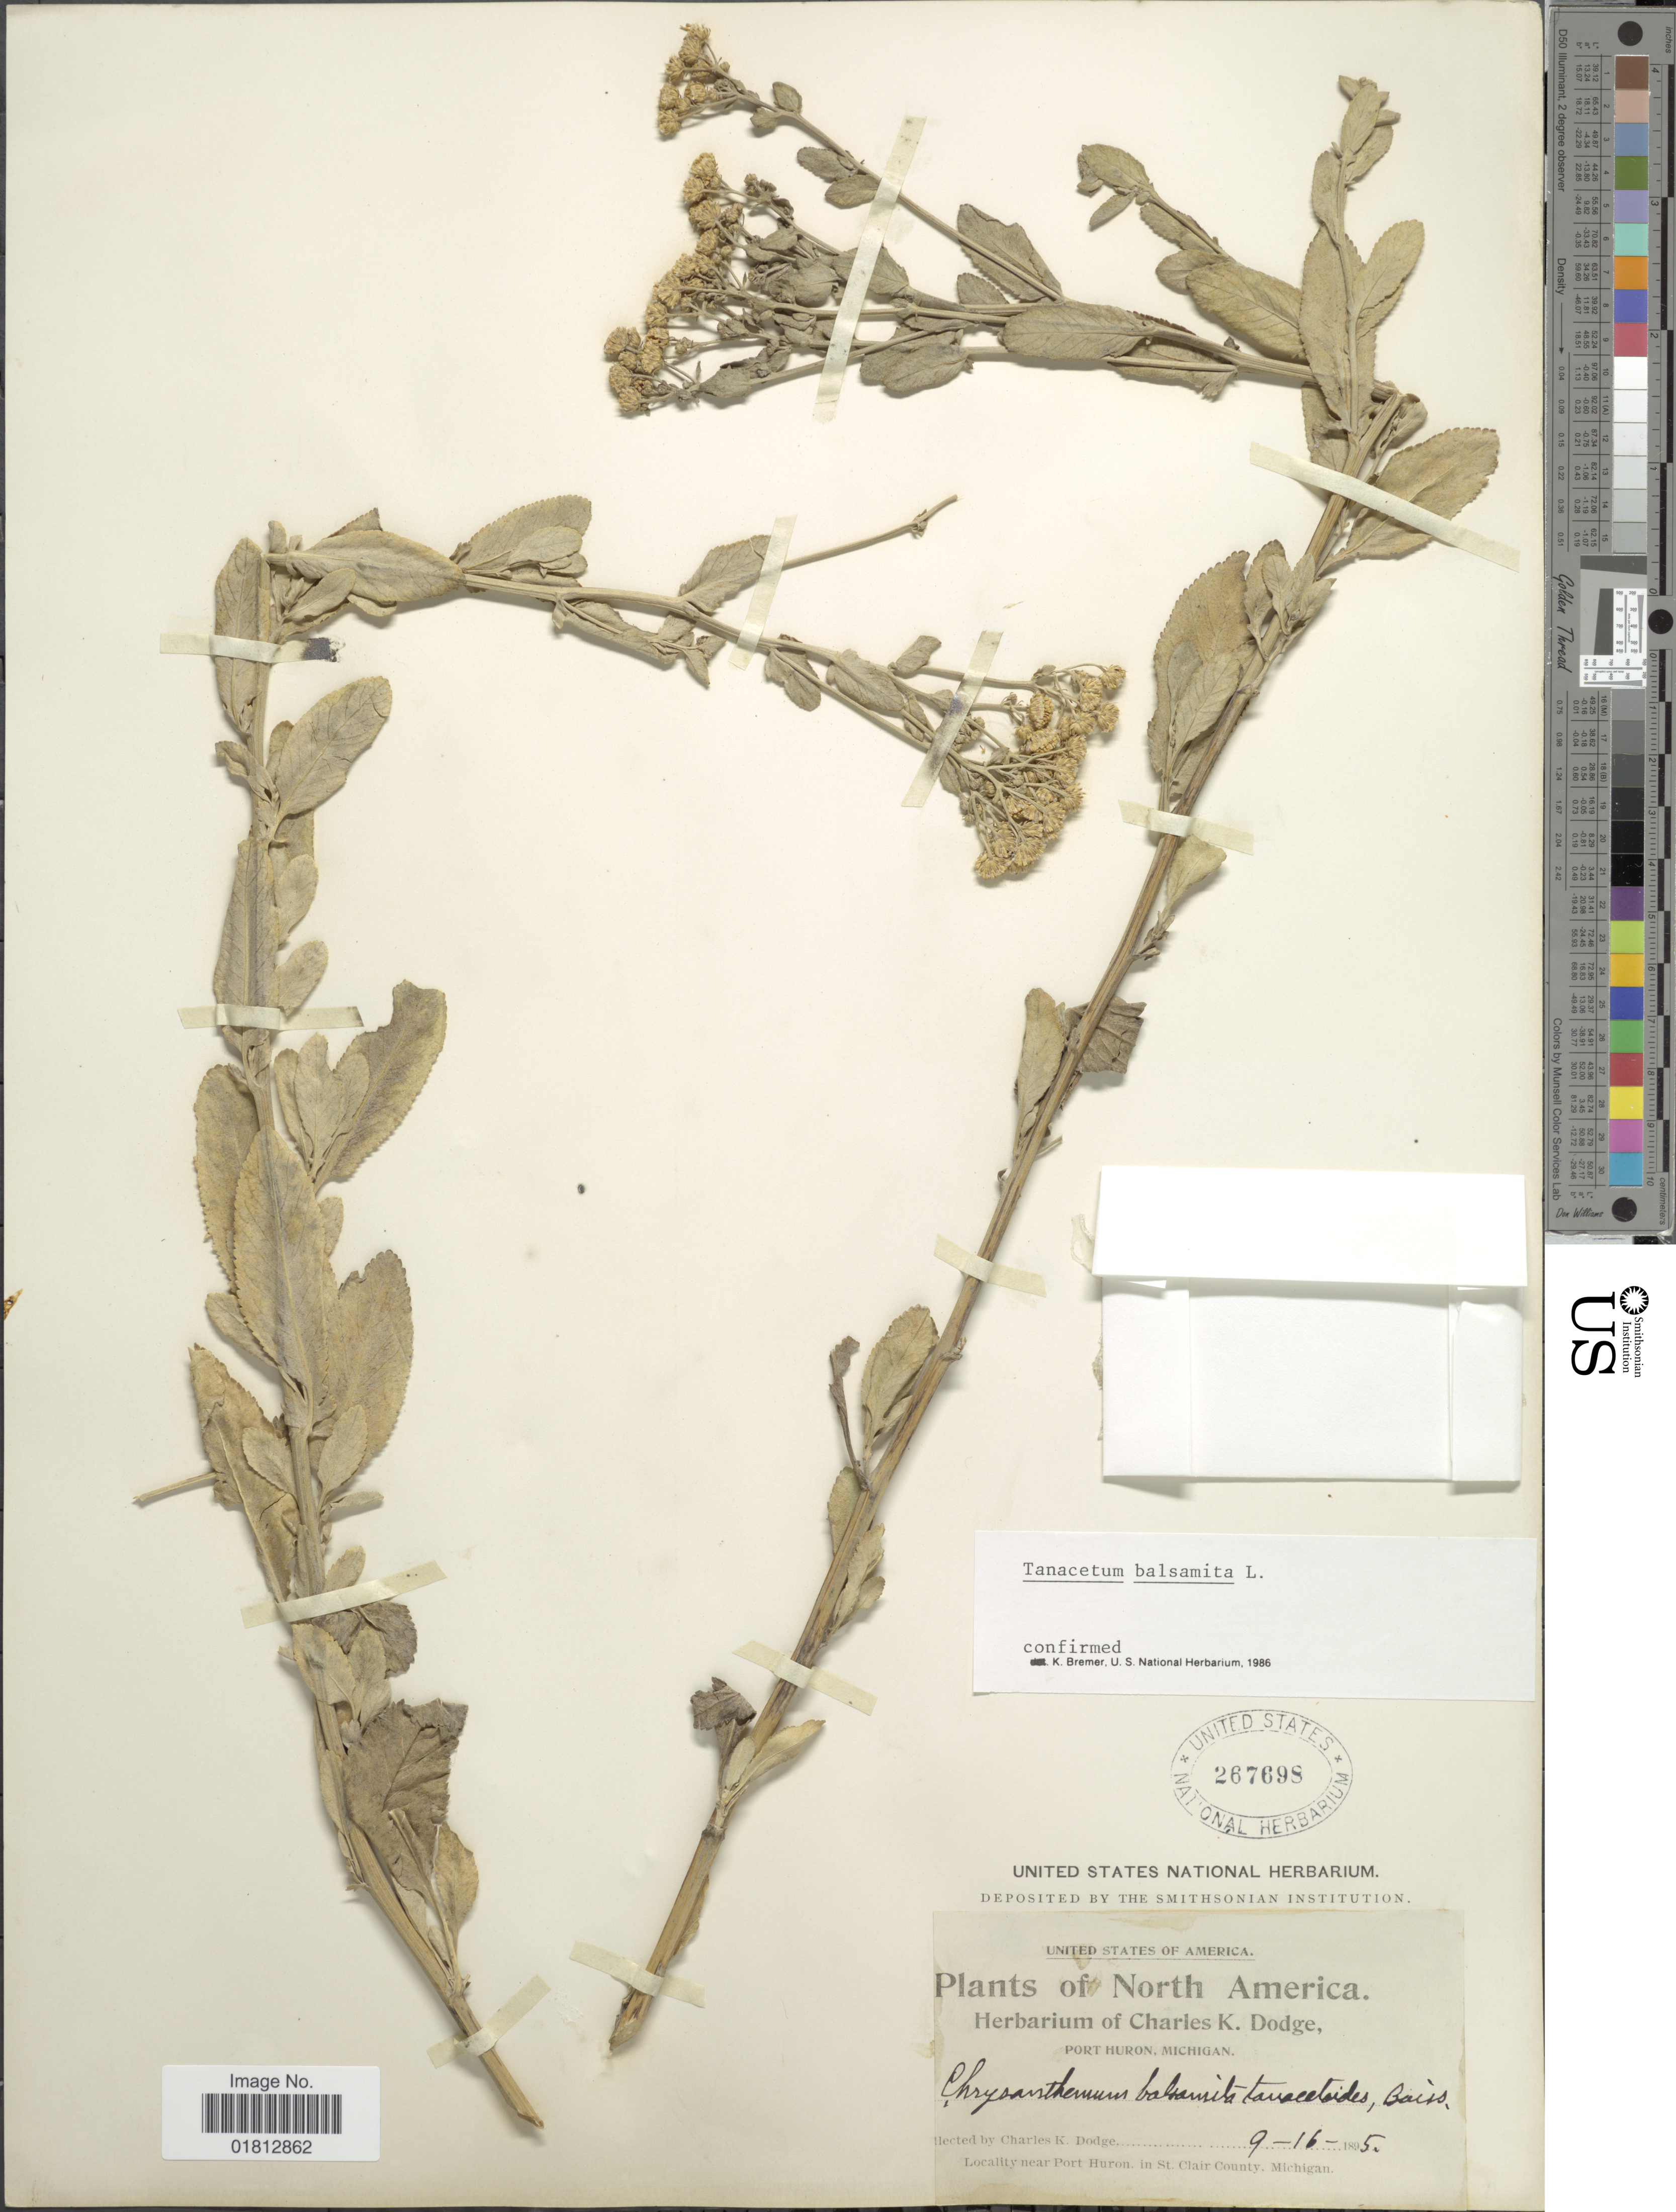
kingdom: Plantae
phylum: Tracheophyta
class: Magnoliopsida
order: Asterales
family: Asteraceae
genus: Tanacetum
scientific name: Tanacetum balsamita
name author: L.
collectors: C. K. Dodge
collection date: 1895-09-16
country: United States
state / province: Michigan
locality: North America, near Port Huron, in St. Clair County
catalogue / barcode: US 267698